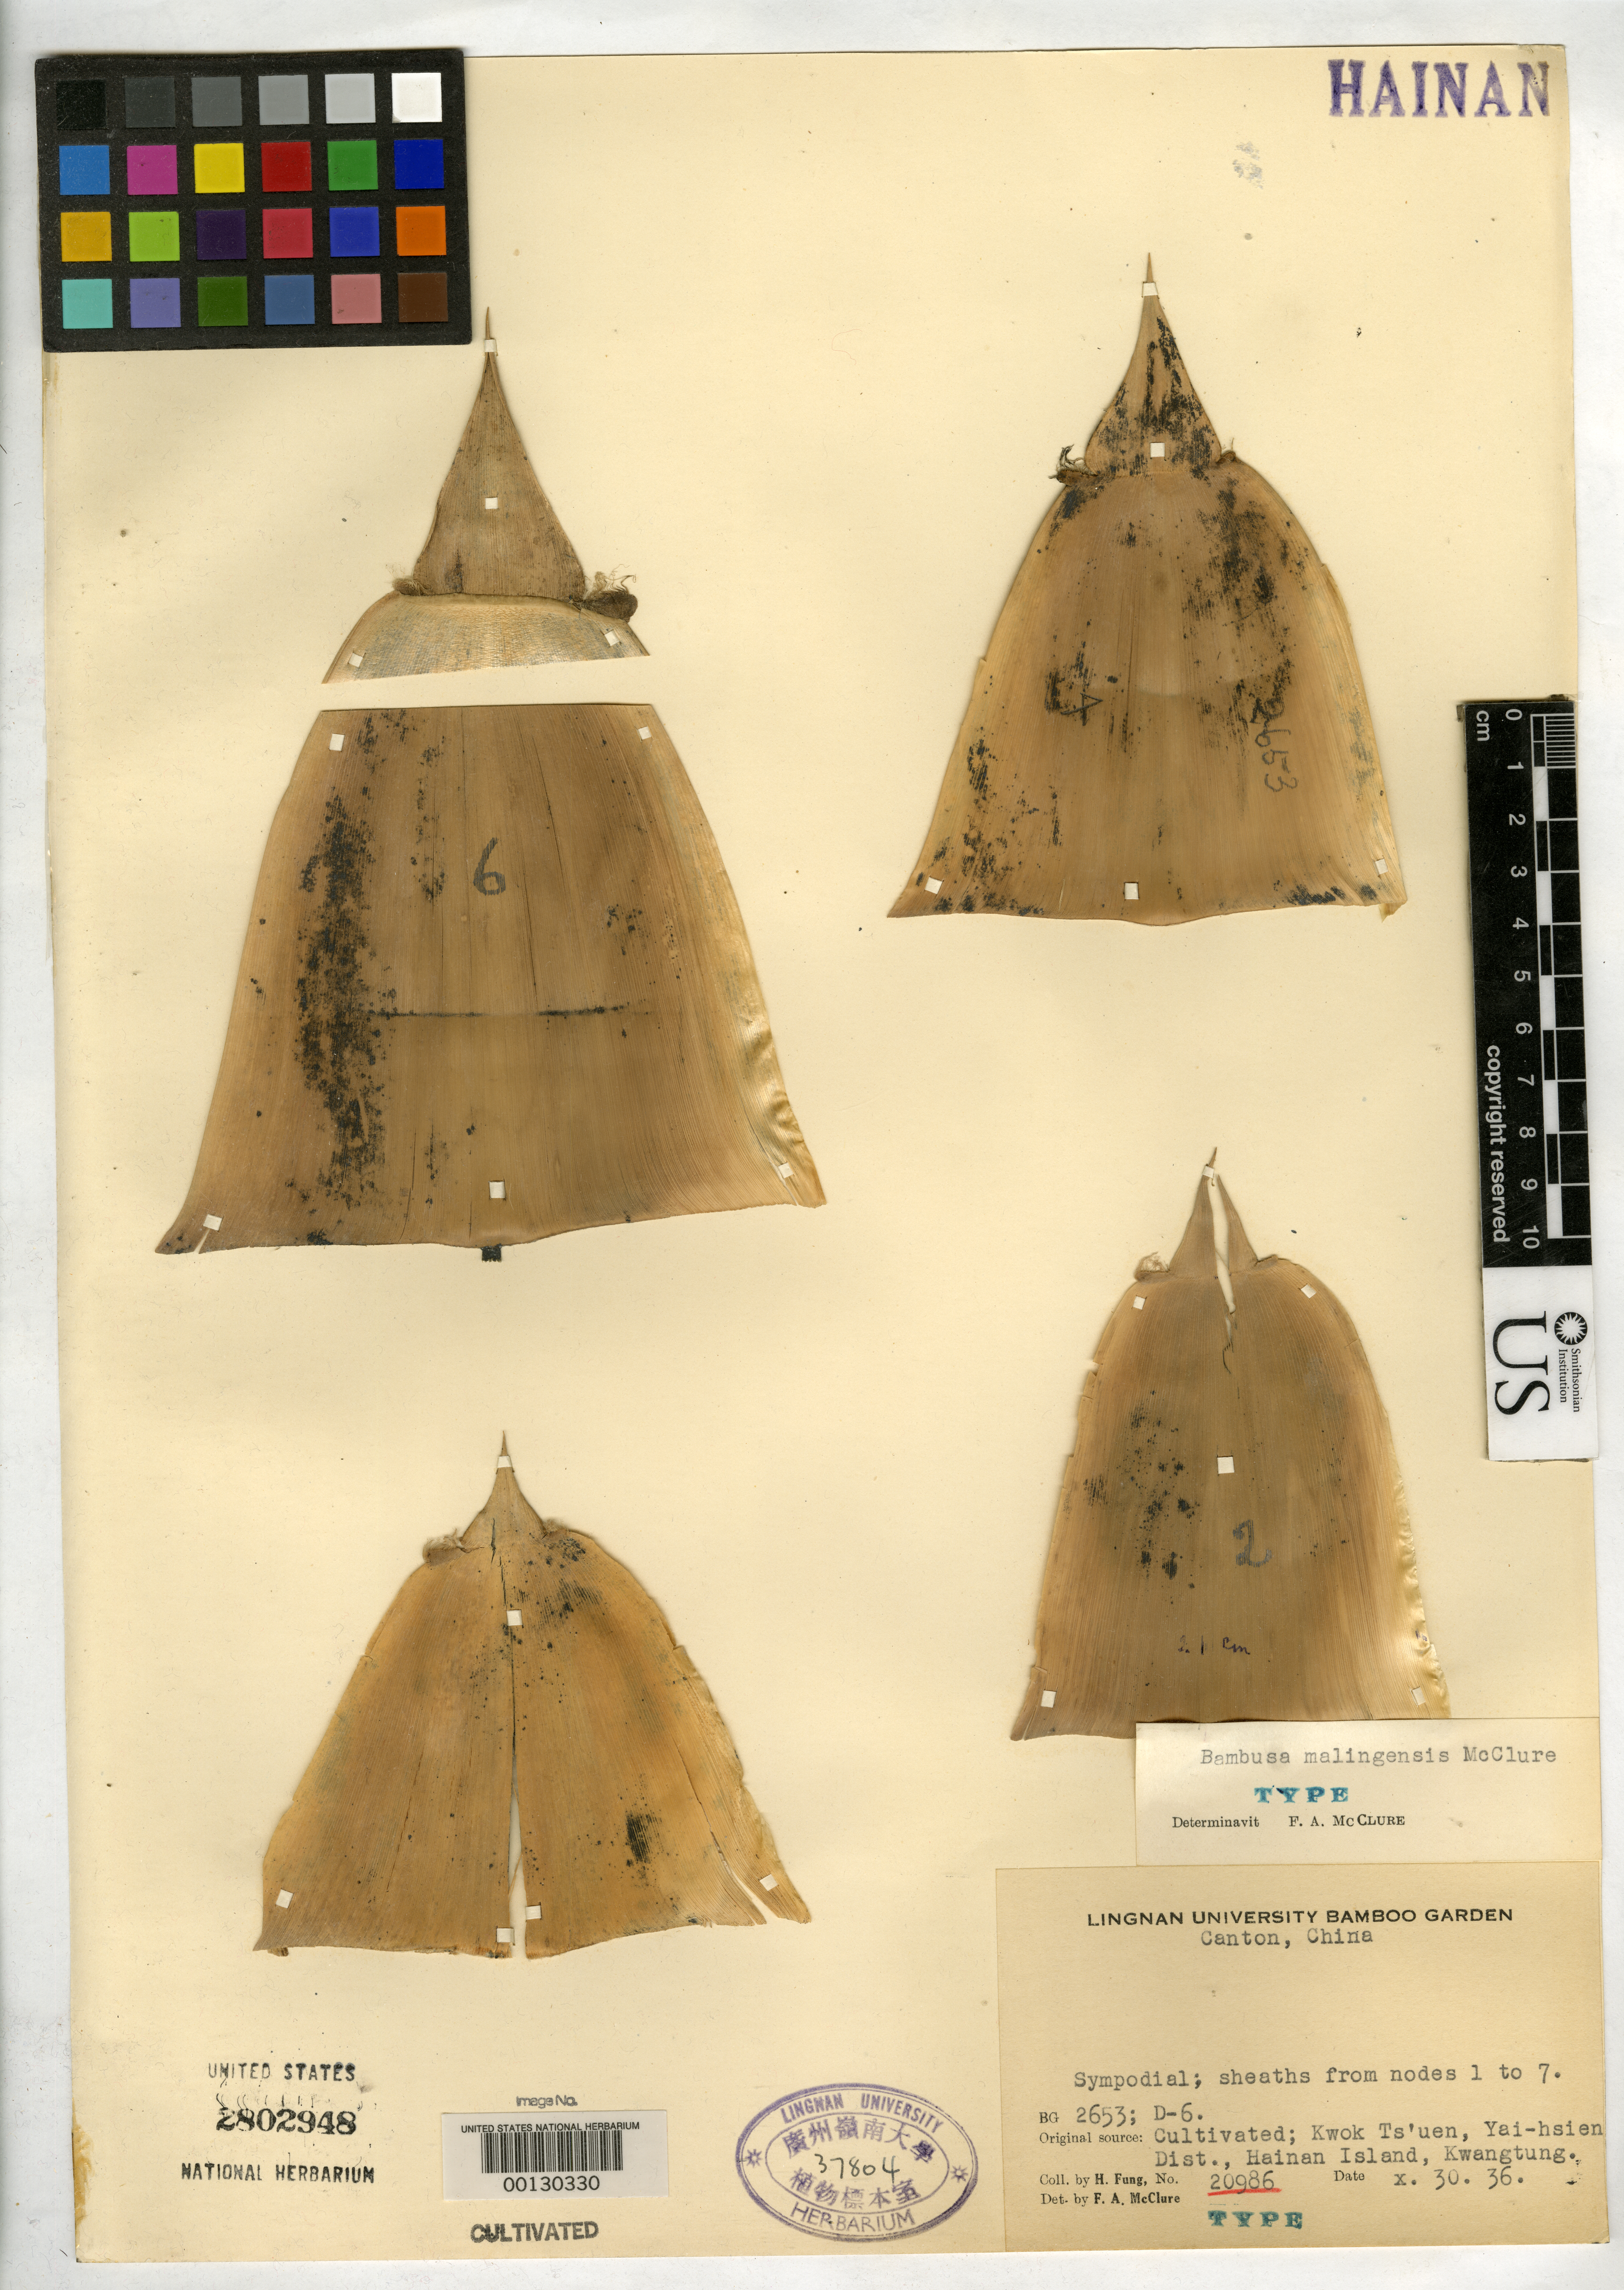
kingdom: Plantae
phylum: Tracheophyta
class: Liliopsida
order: Poales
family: Poaceae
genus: Bambusa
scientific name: Bambusa malingensis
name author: McClure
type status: Type Collection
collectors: H. L. Fung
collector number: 20986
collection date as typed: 30 Oct 1936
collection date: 1936-10-30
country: China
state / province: Hainan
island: Hainan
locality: Kwok Ts'uen, Yai-hsien dist.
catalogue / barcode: US 2802948